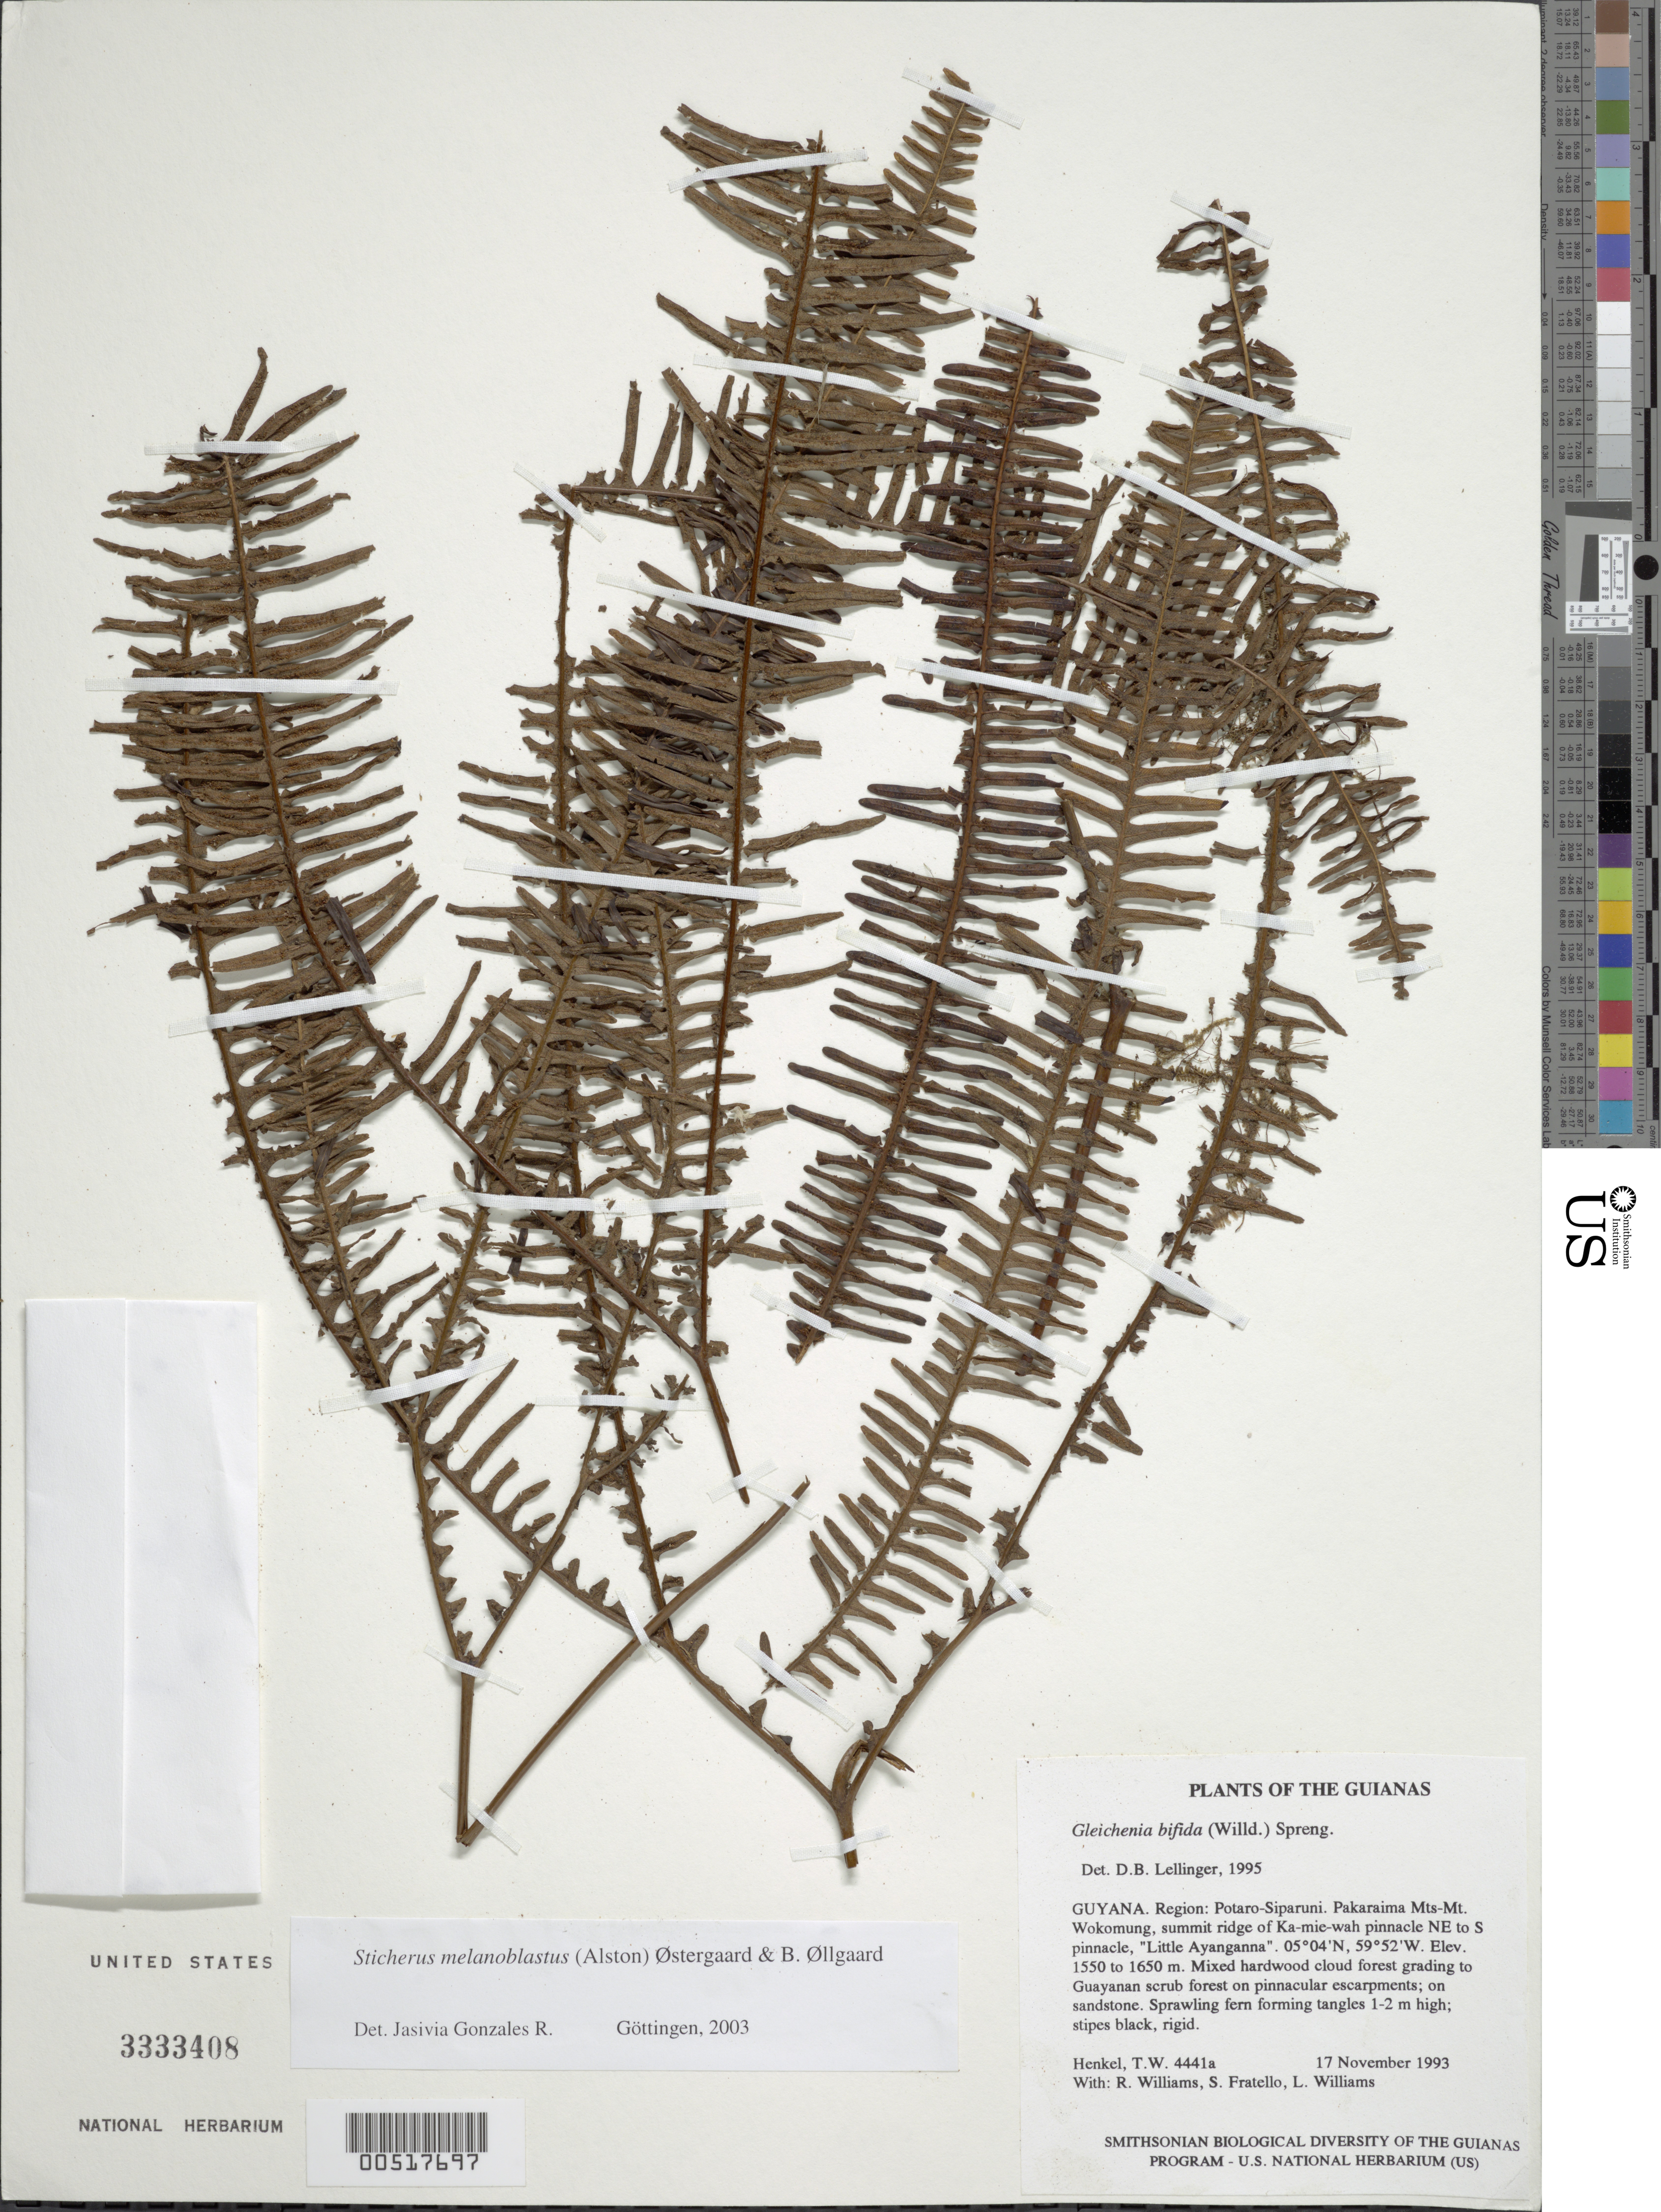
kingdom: Plantae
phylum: Tracheophyta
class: Polypodiopsida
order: Gleicheniales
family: Gleicheniaceae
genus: Sticherus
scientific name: Sticherus melanoblastus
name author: (Alston) E.Ø. Andersen & B. Øllg.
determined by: Gonzales R., J.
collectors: T. Henkel, R. Williams, S. Fratello & L. Williams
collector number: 4441 a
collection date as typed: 17 November 1993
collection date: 1993-11-17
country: Guyana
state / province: Potaro-Siparuni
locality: Pakaraima Mts-Mt. Wokomung, summit ridge of Ka-mie-wah pinnacle NE to S pinnacle, "Little Ayanganna"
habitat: Mixed hardwood cloud forest grading to Guayanan scrub forest on pinnacular escarpments; on sandstone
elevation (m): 1550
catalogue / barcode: US 3333408